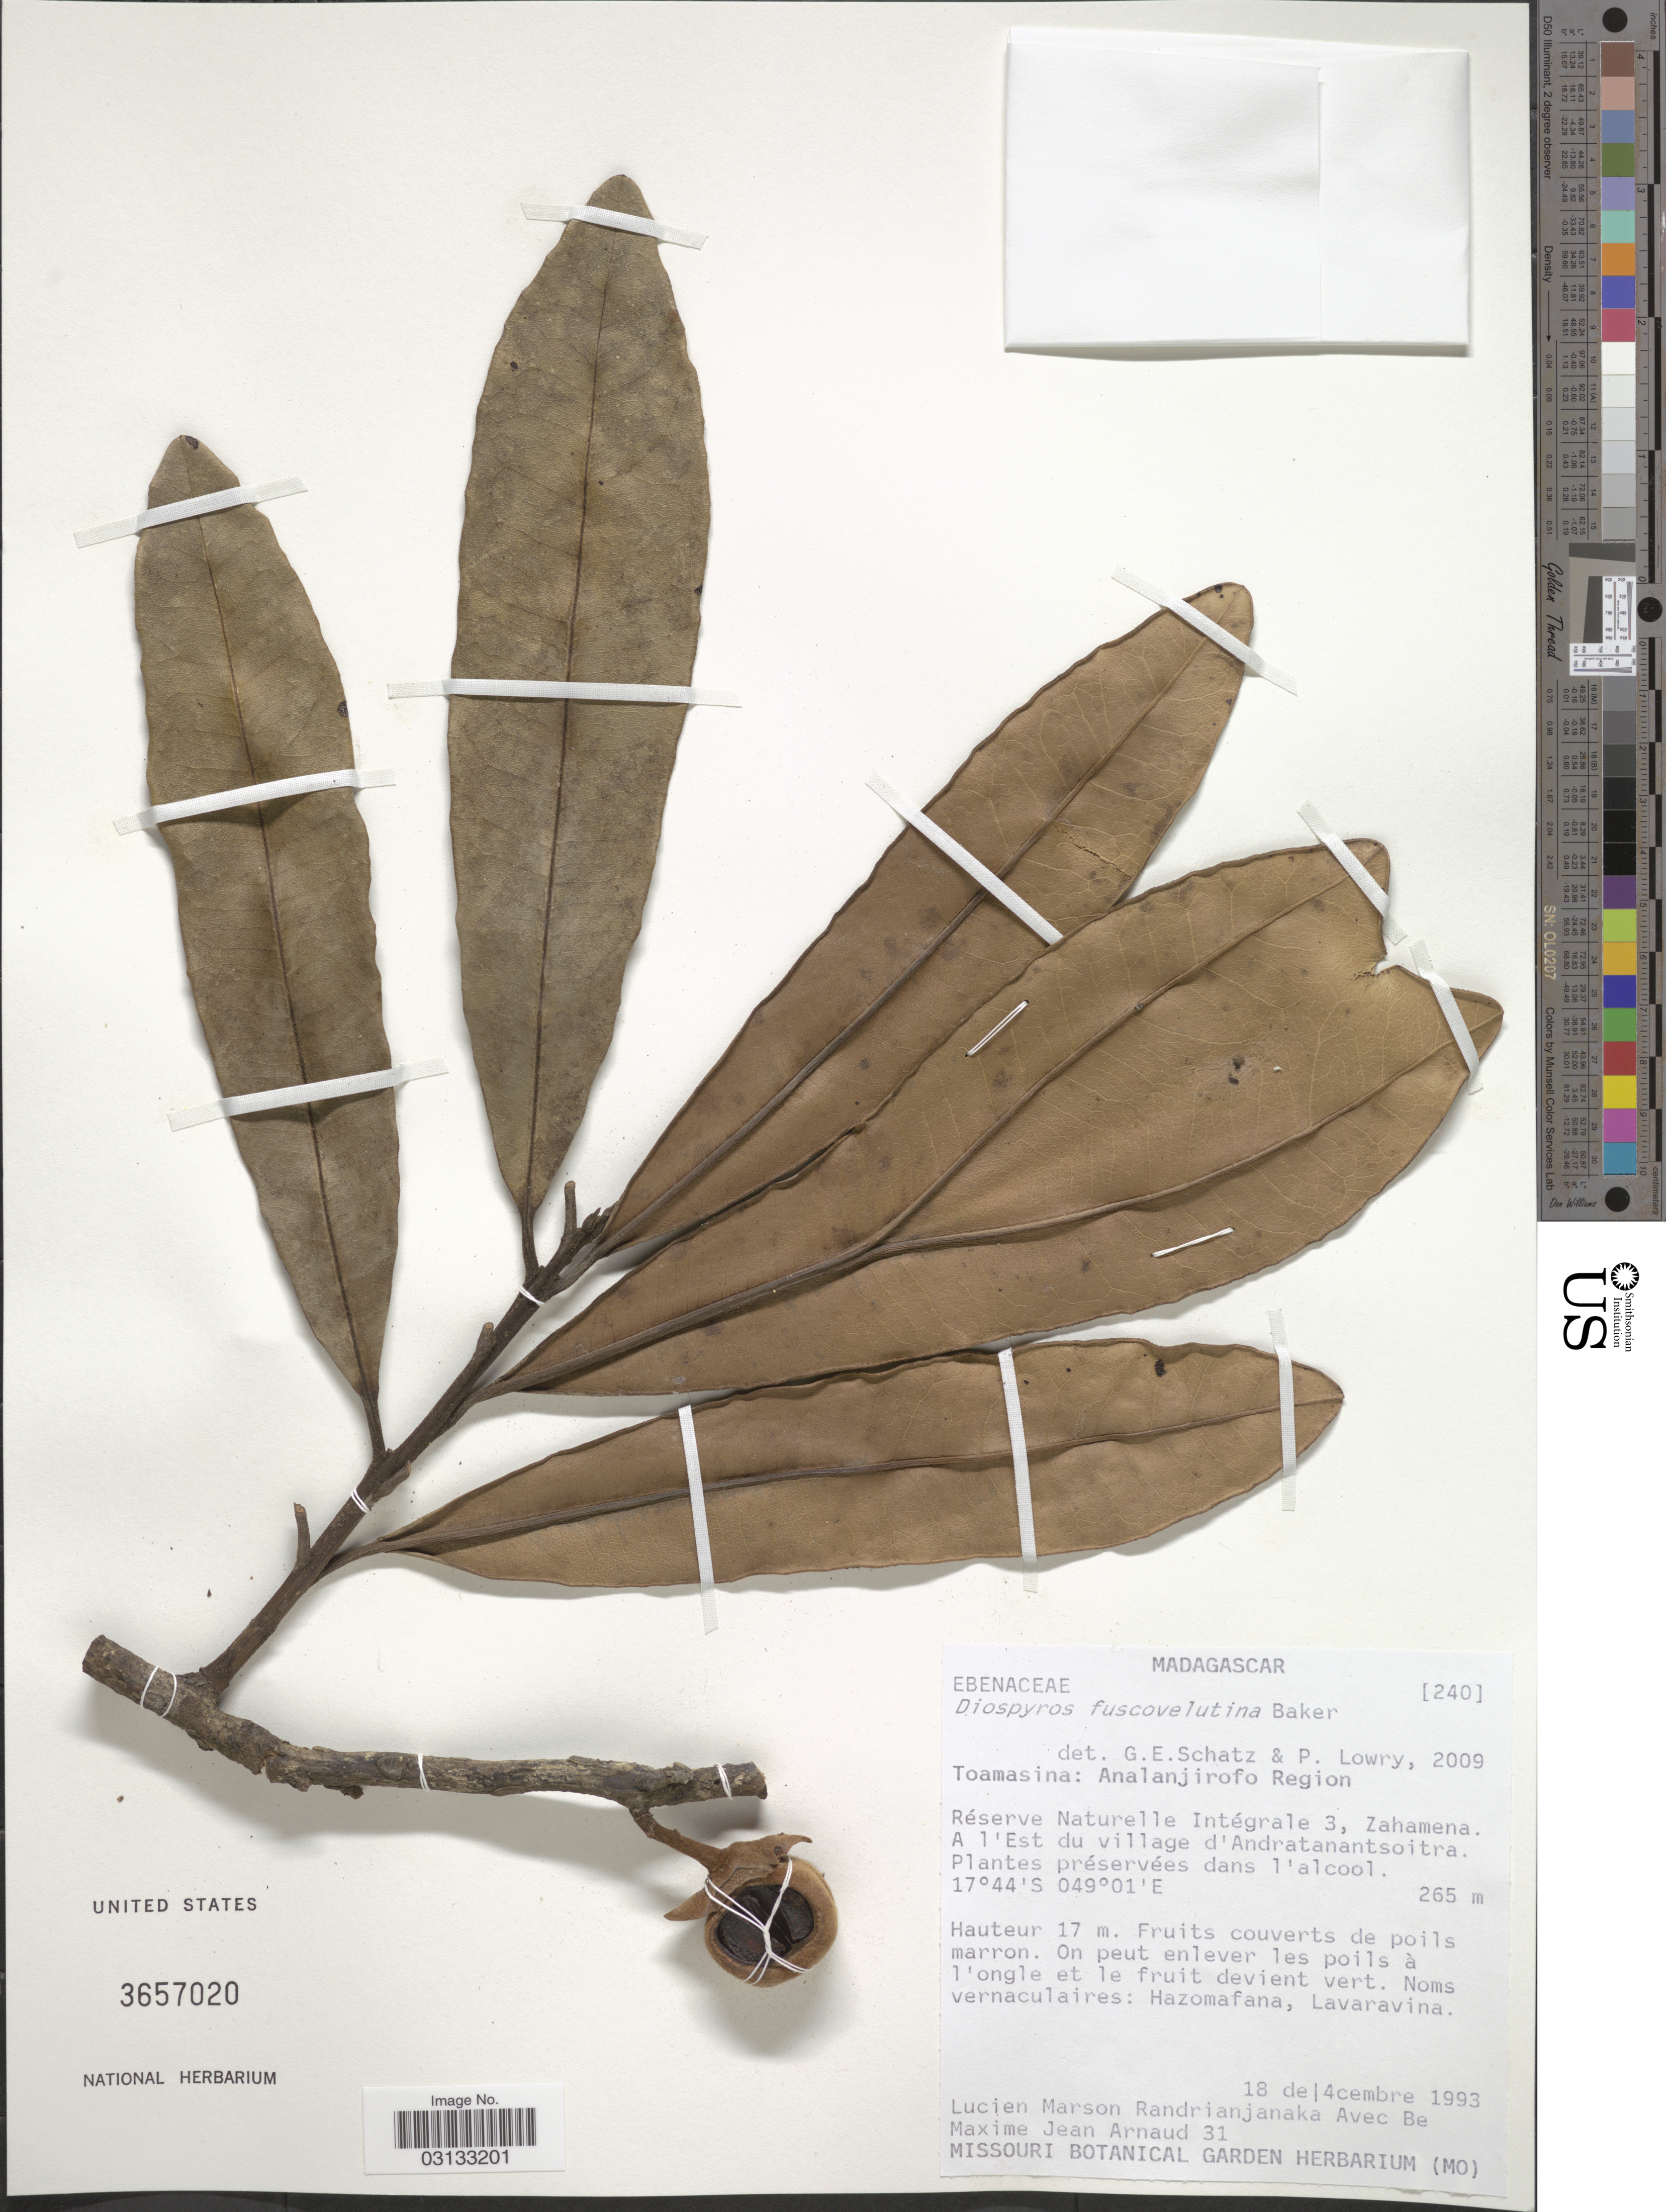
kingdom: Plantae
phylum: Tracheophyta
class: Magnoliopsida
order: Ericales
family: Ebenaceae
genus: Diospyros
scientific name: Diospyros fusco-velutina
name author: Baker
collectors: L. Randrianjanaka & M. Arnaud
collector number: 31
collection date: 1993-12-18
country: Madagascar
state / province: Analanjirofo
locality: Analanjirofo Region. Réserve Naturelle Intégrale 3, Zahamena. A l'Est du village d'Andratanantsoitra.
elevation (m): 265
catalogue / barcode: US 3657020